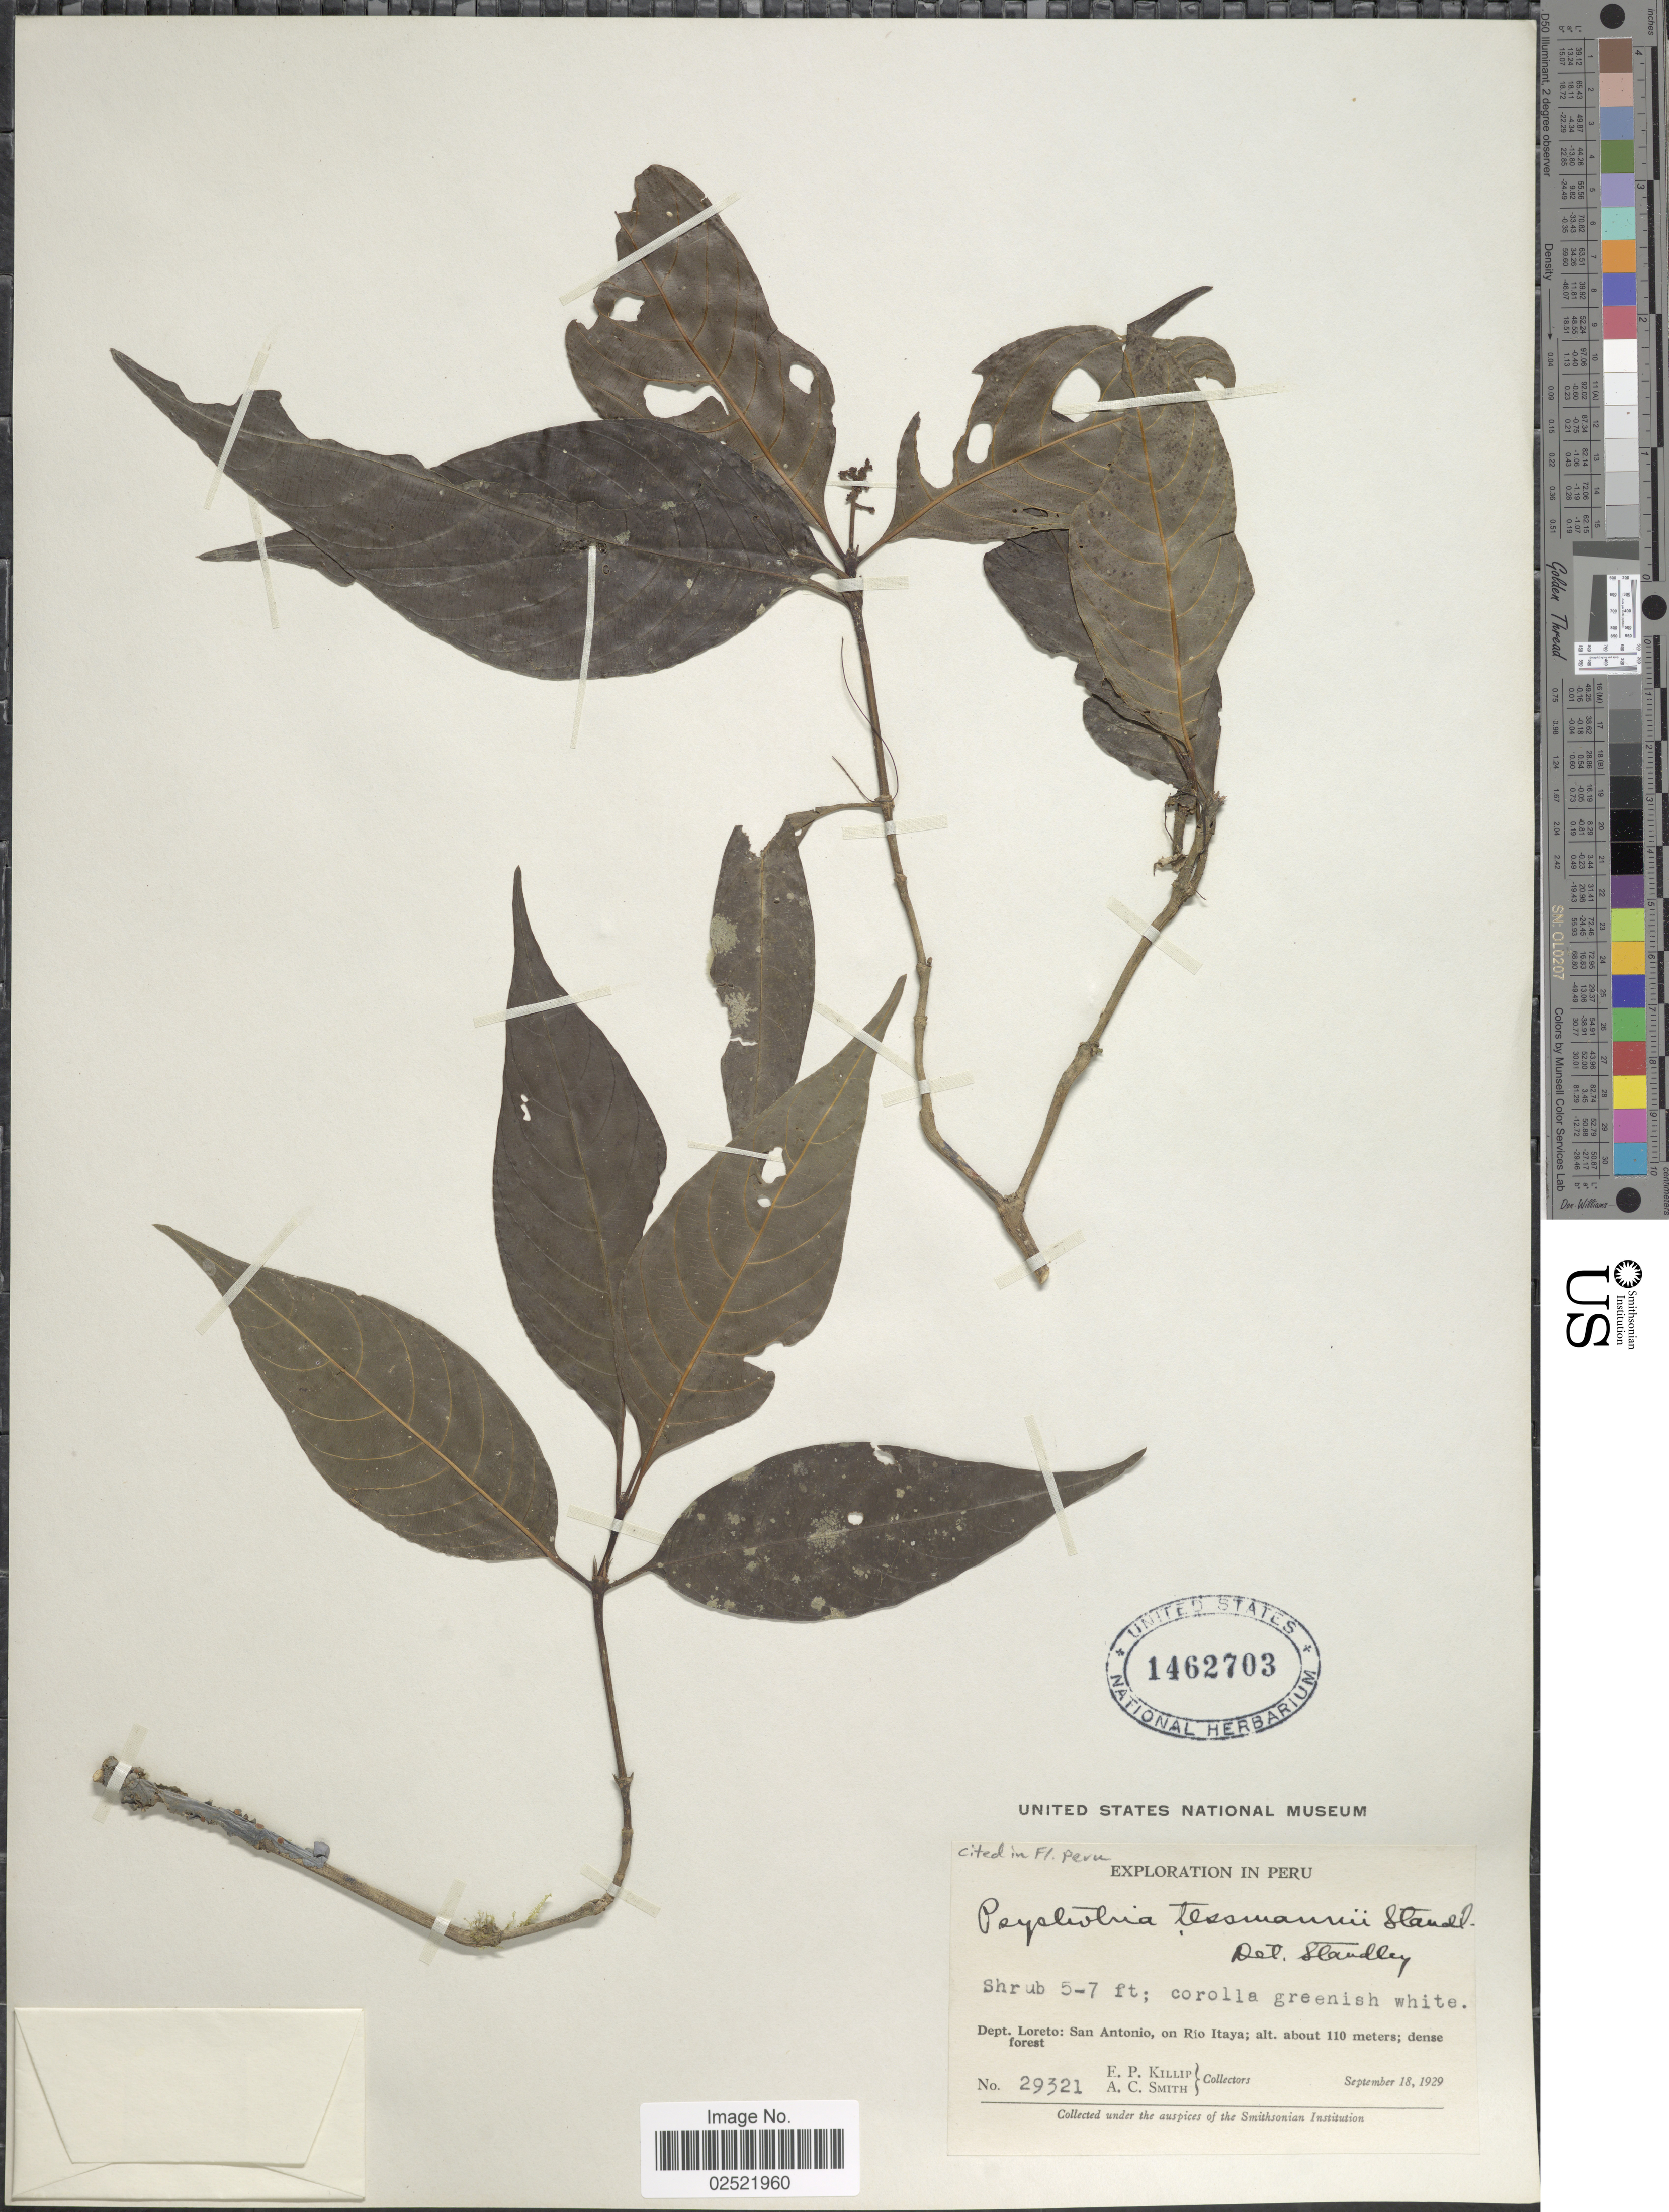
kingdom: Plantae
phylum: Tracheophyta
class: Magnoliopsida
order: Gentianales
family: Rubiaceae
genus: Psychotria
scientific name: Psychotria tessmannii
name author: Standl.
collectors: E. P. Killip & A. C. Smith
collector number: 29321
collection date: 1929-09-18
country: Peru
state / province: Loreto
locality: San Antonio, on Rio Itaya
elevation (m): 110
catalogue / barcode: US 1462703